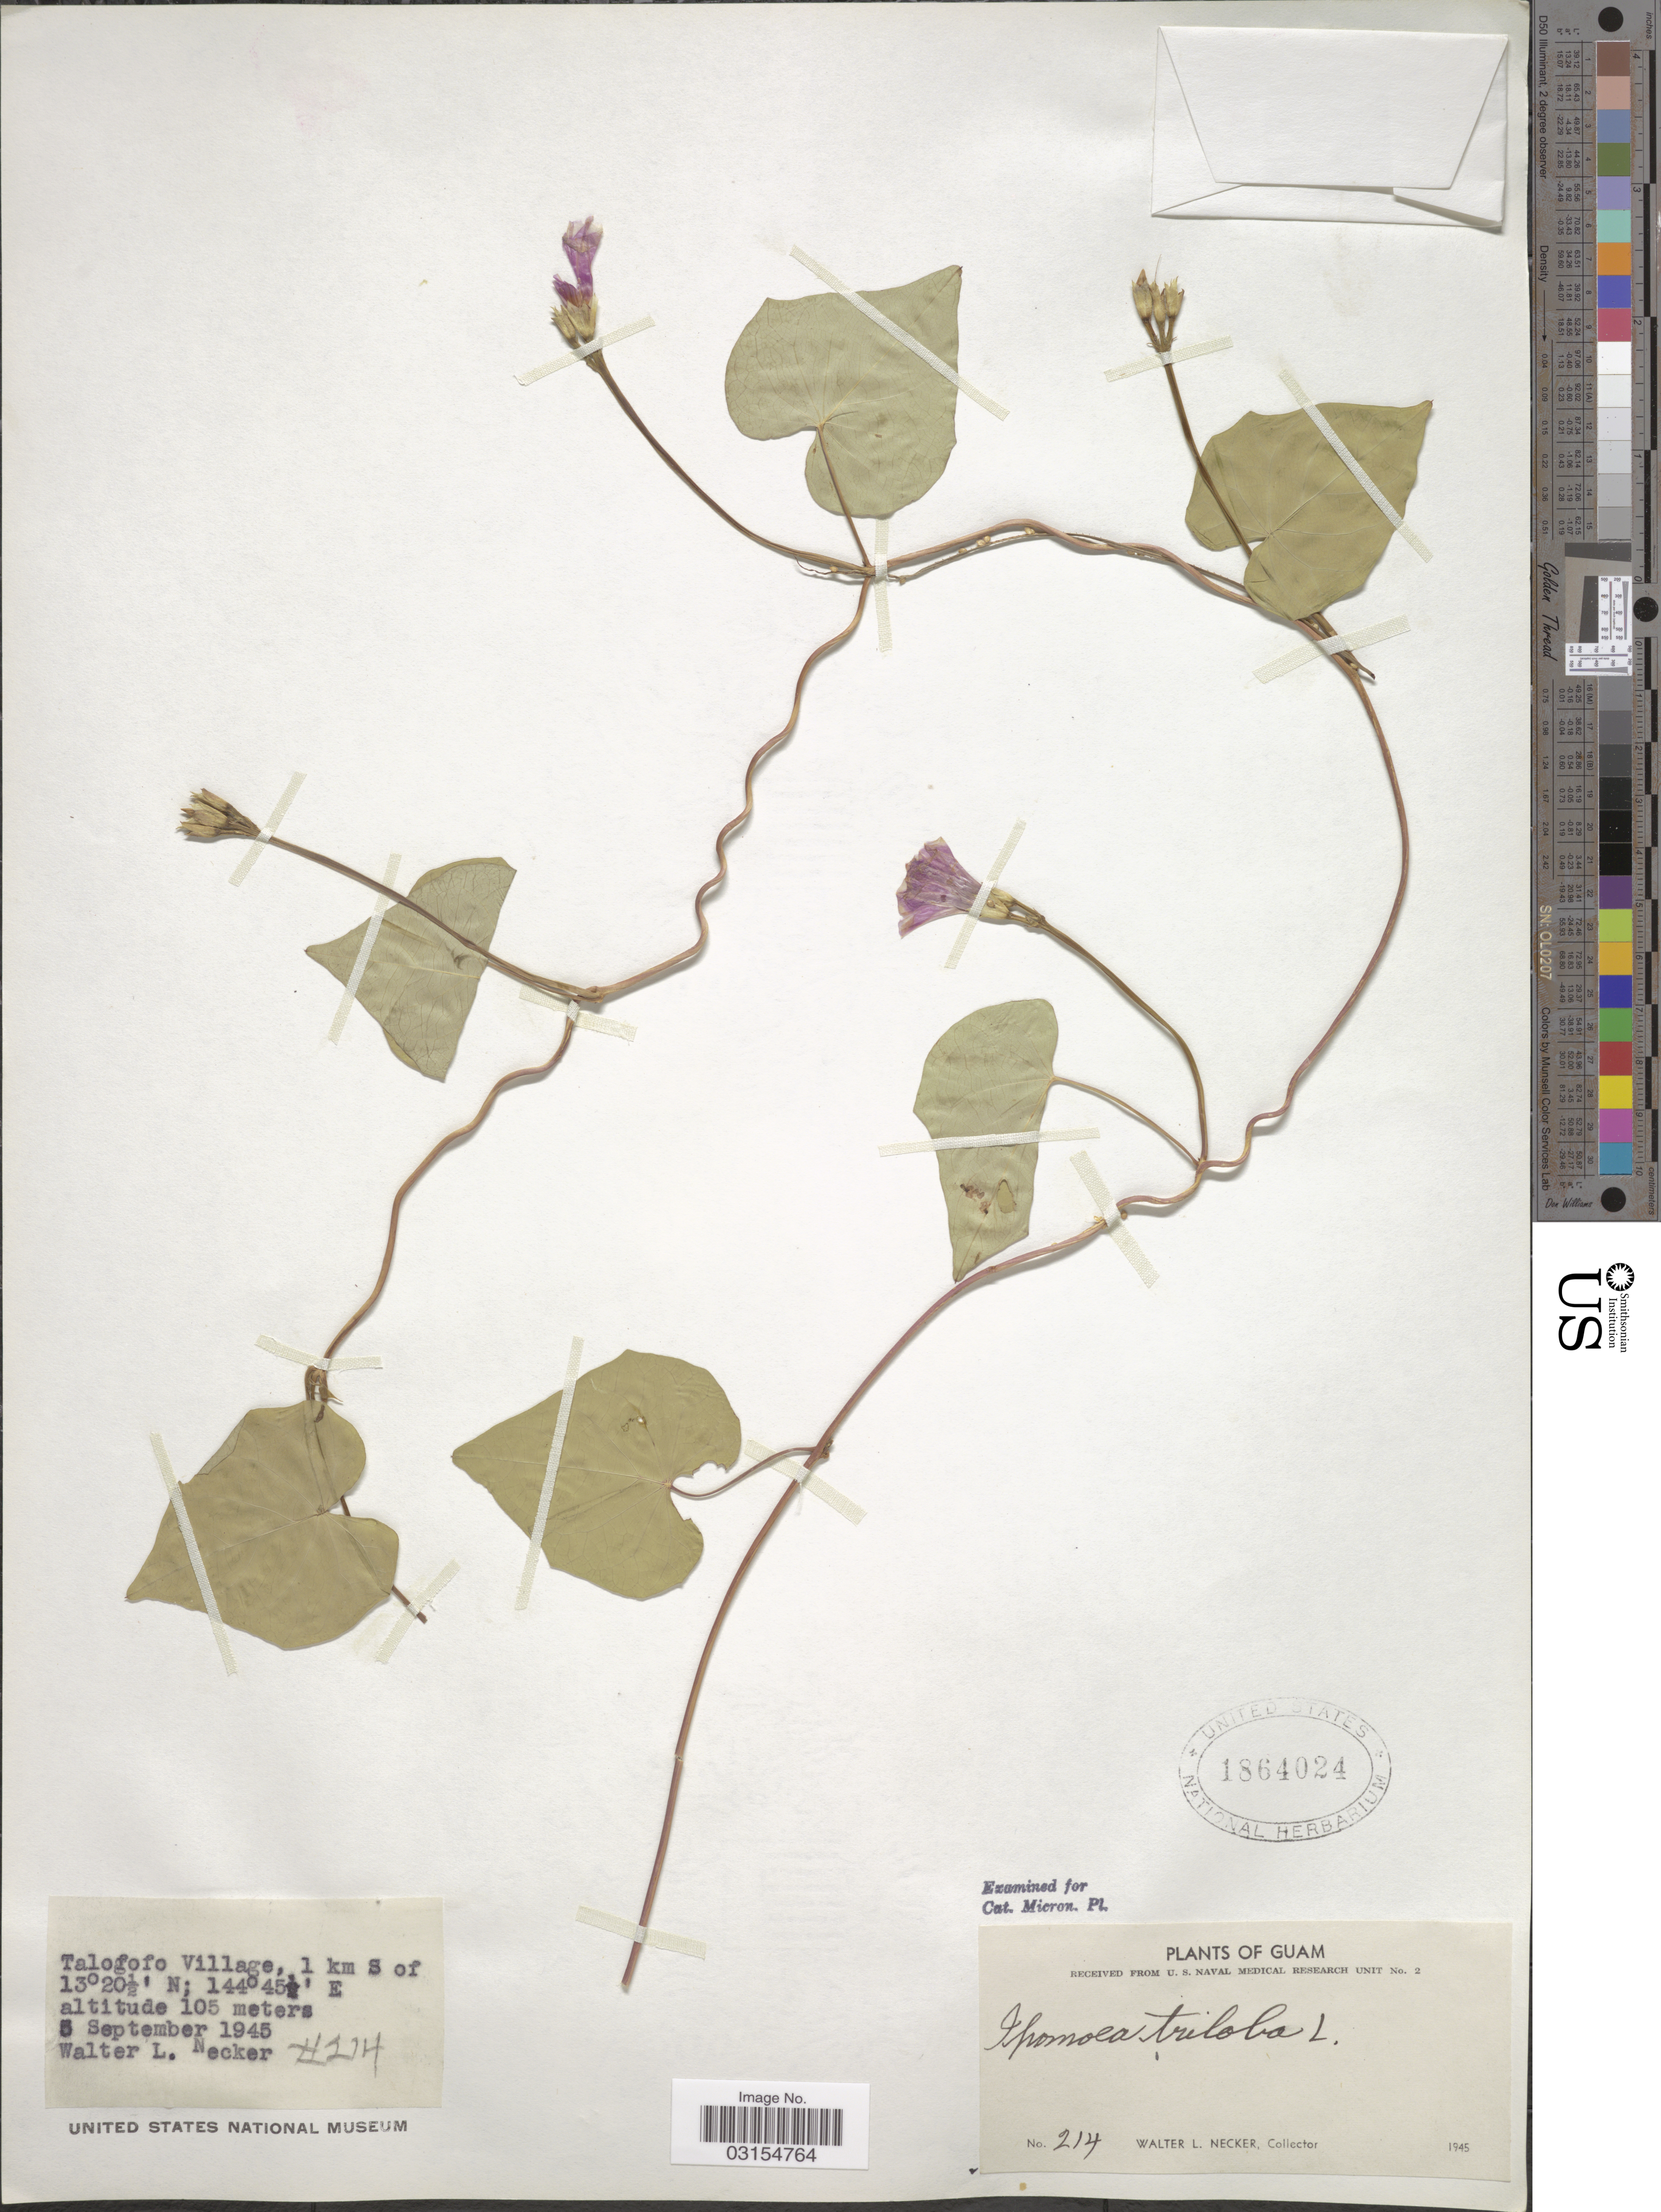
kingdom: Plantae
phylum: Tracheophyta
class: Magnoliopsida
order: Solanales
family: Convolvulaceae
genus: Ipomoea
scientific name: Ipomoea triloba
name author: L.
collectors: W. L. Necker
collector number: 214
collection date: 1945-09-05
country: Guam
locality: Talofofo Village, 1 km S.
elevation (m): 105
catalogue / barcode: US 1864024